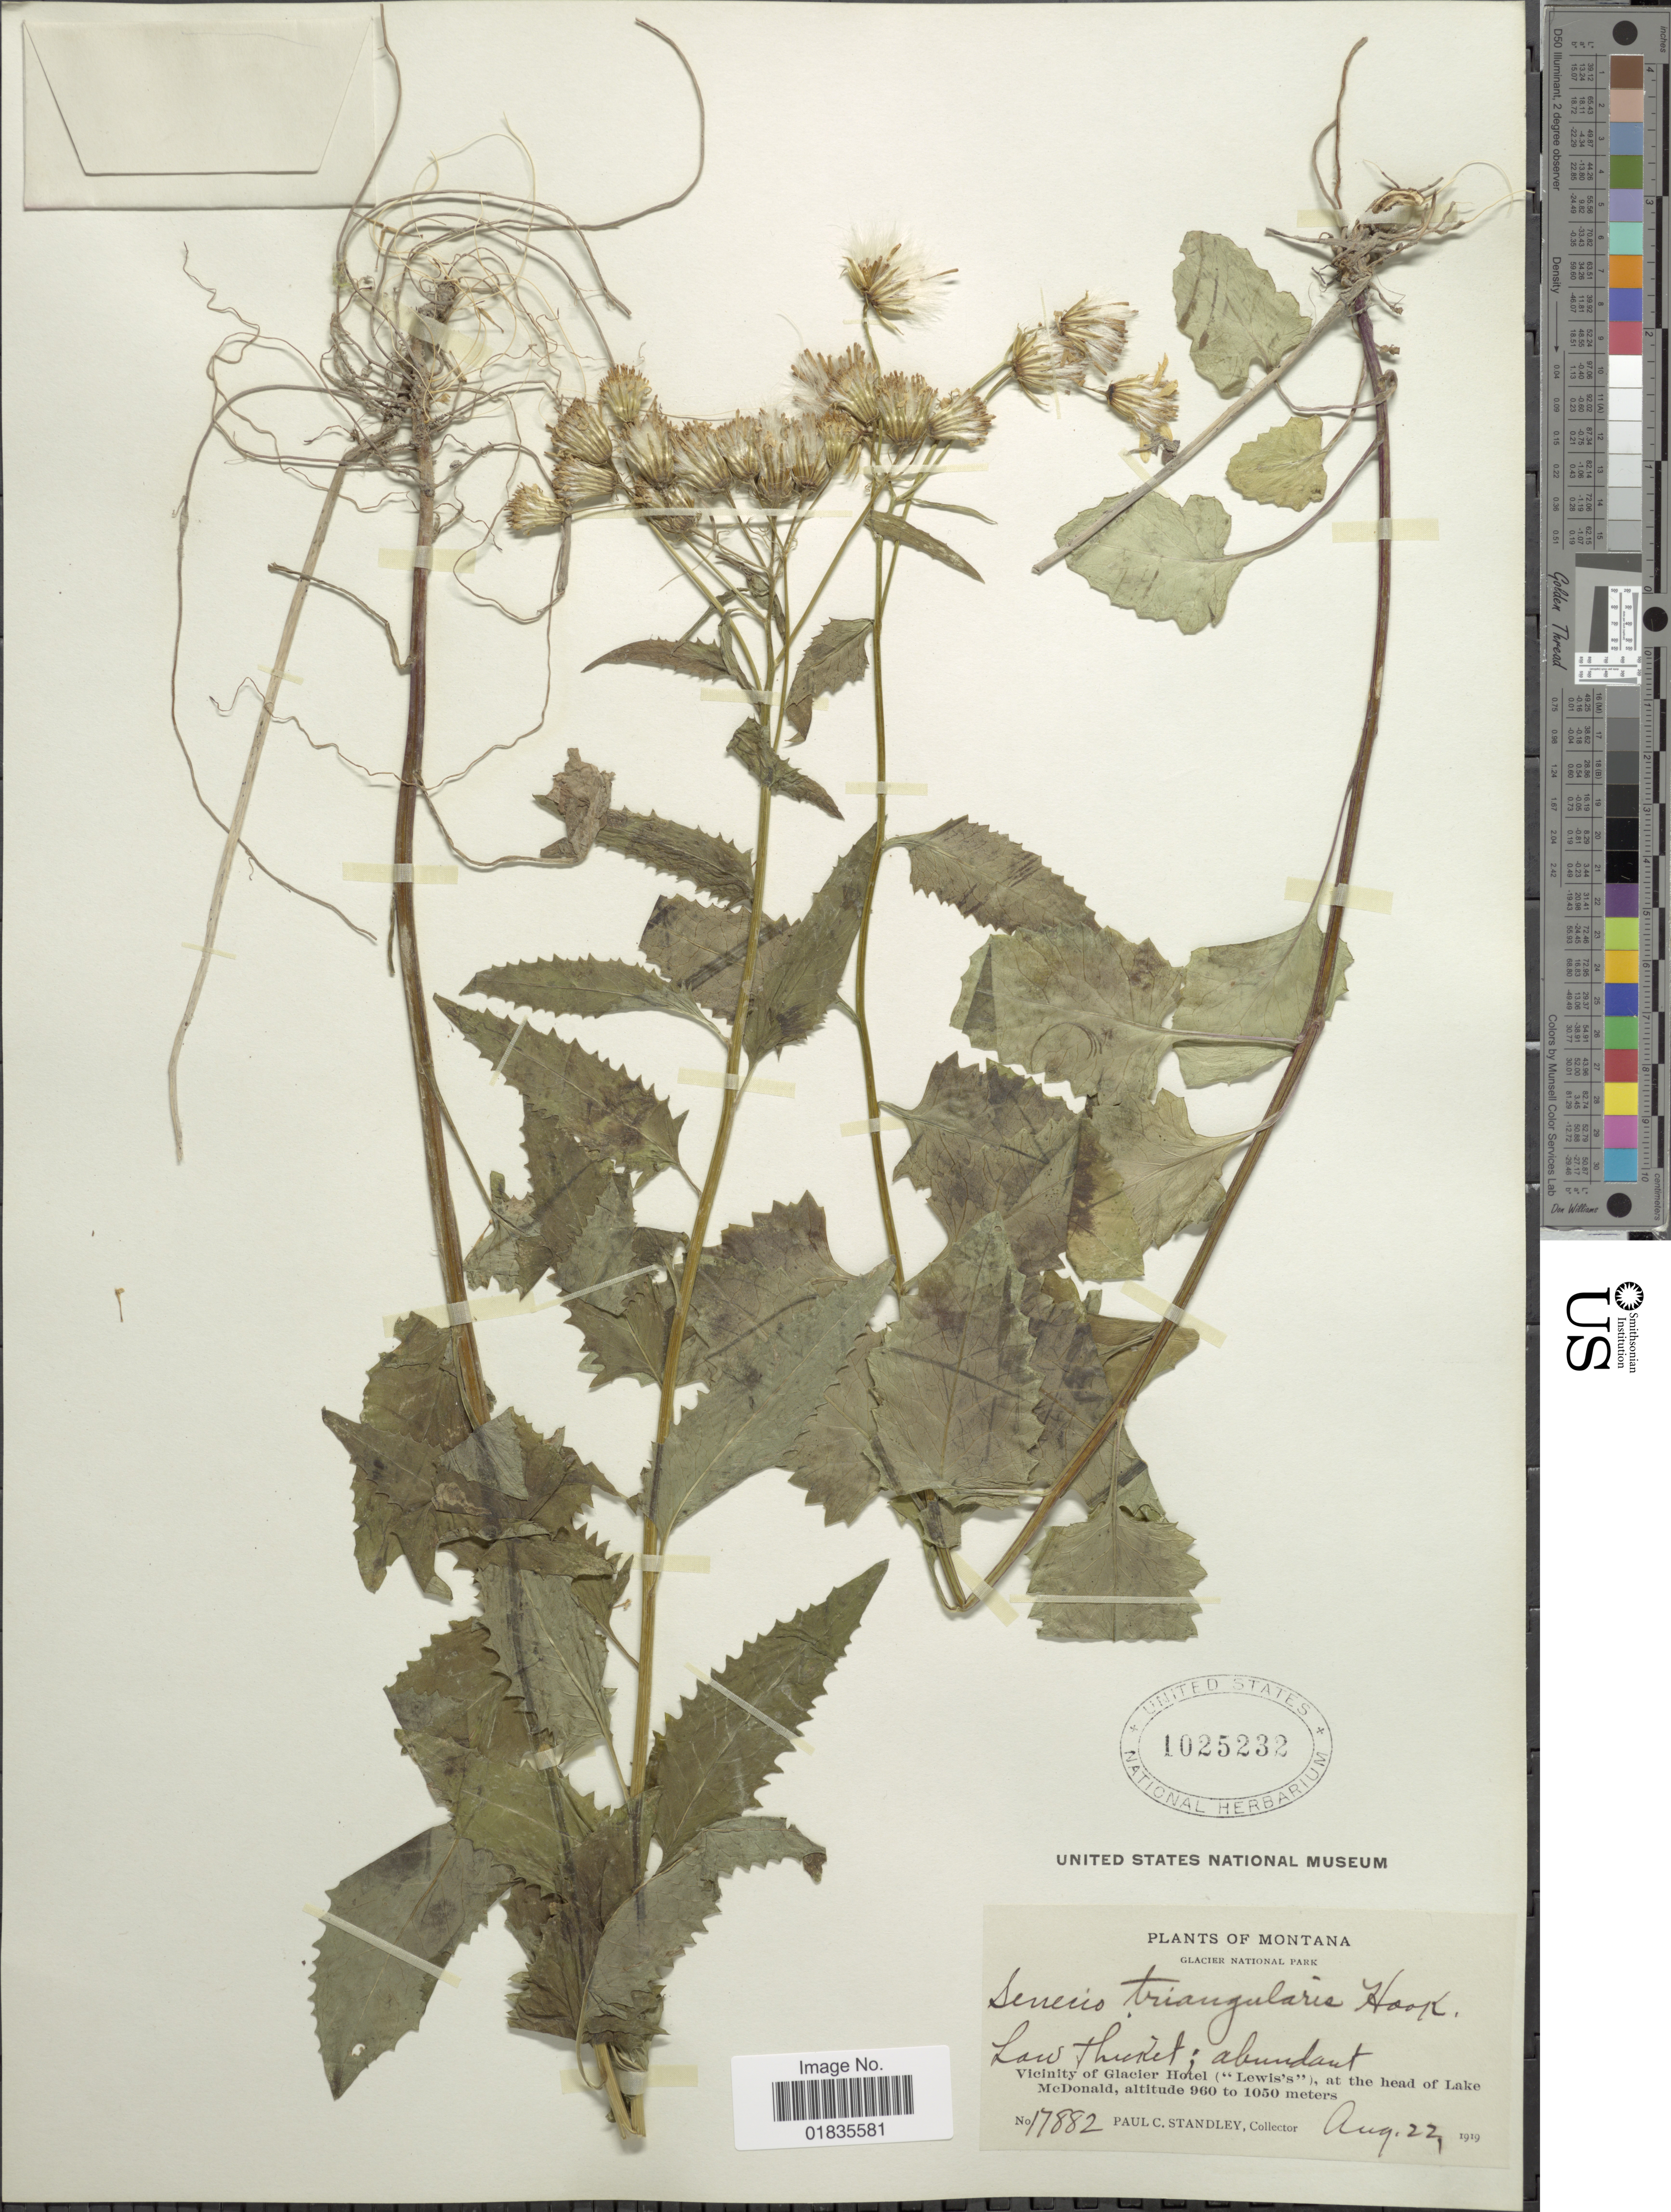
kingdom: Plantae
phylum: Tracheophyta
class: Magnoliopsida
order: Asterales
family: Asteraceae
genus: Senecio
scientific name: Senecio triangularis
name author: Hook.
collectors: P. C. Standley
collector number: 17882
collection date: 1919-08-22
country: United States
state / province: Montana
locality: Glacier National Park, low thicket, vicinity of Glacier Hotel ( "Lewis"), at the head of Lake McDonald.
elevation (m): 960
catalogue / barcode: US 1025232